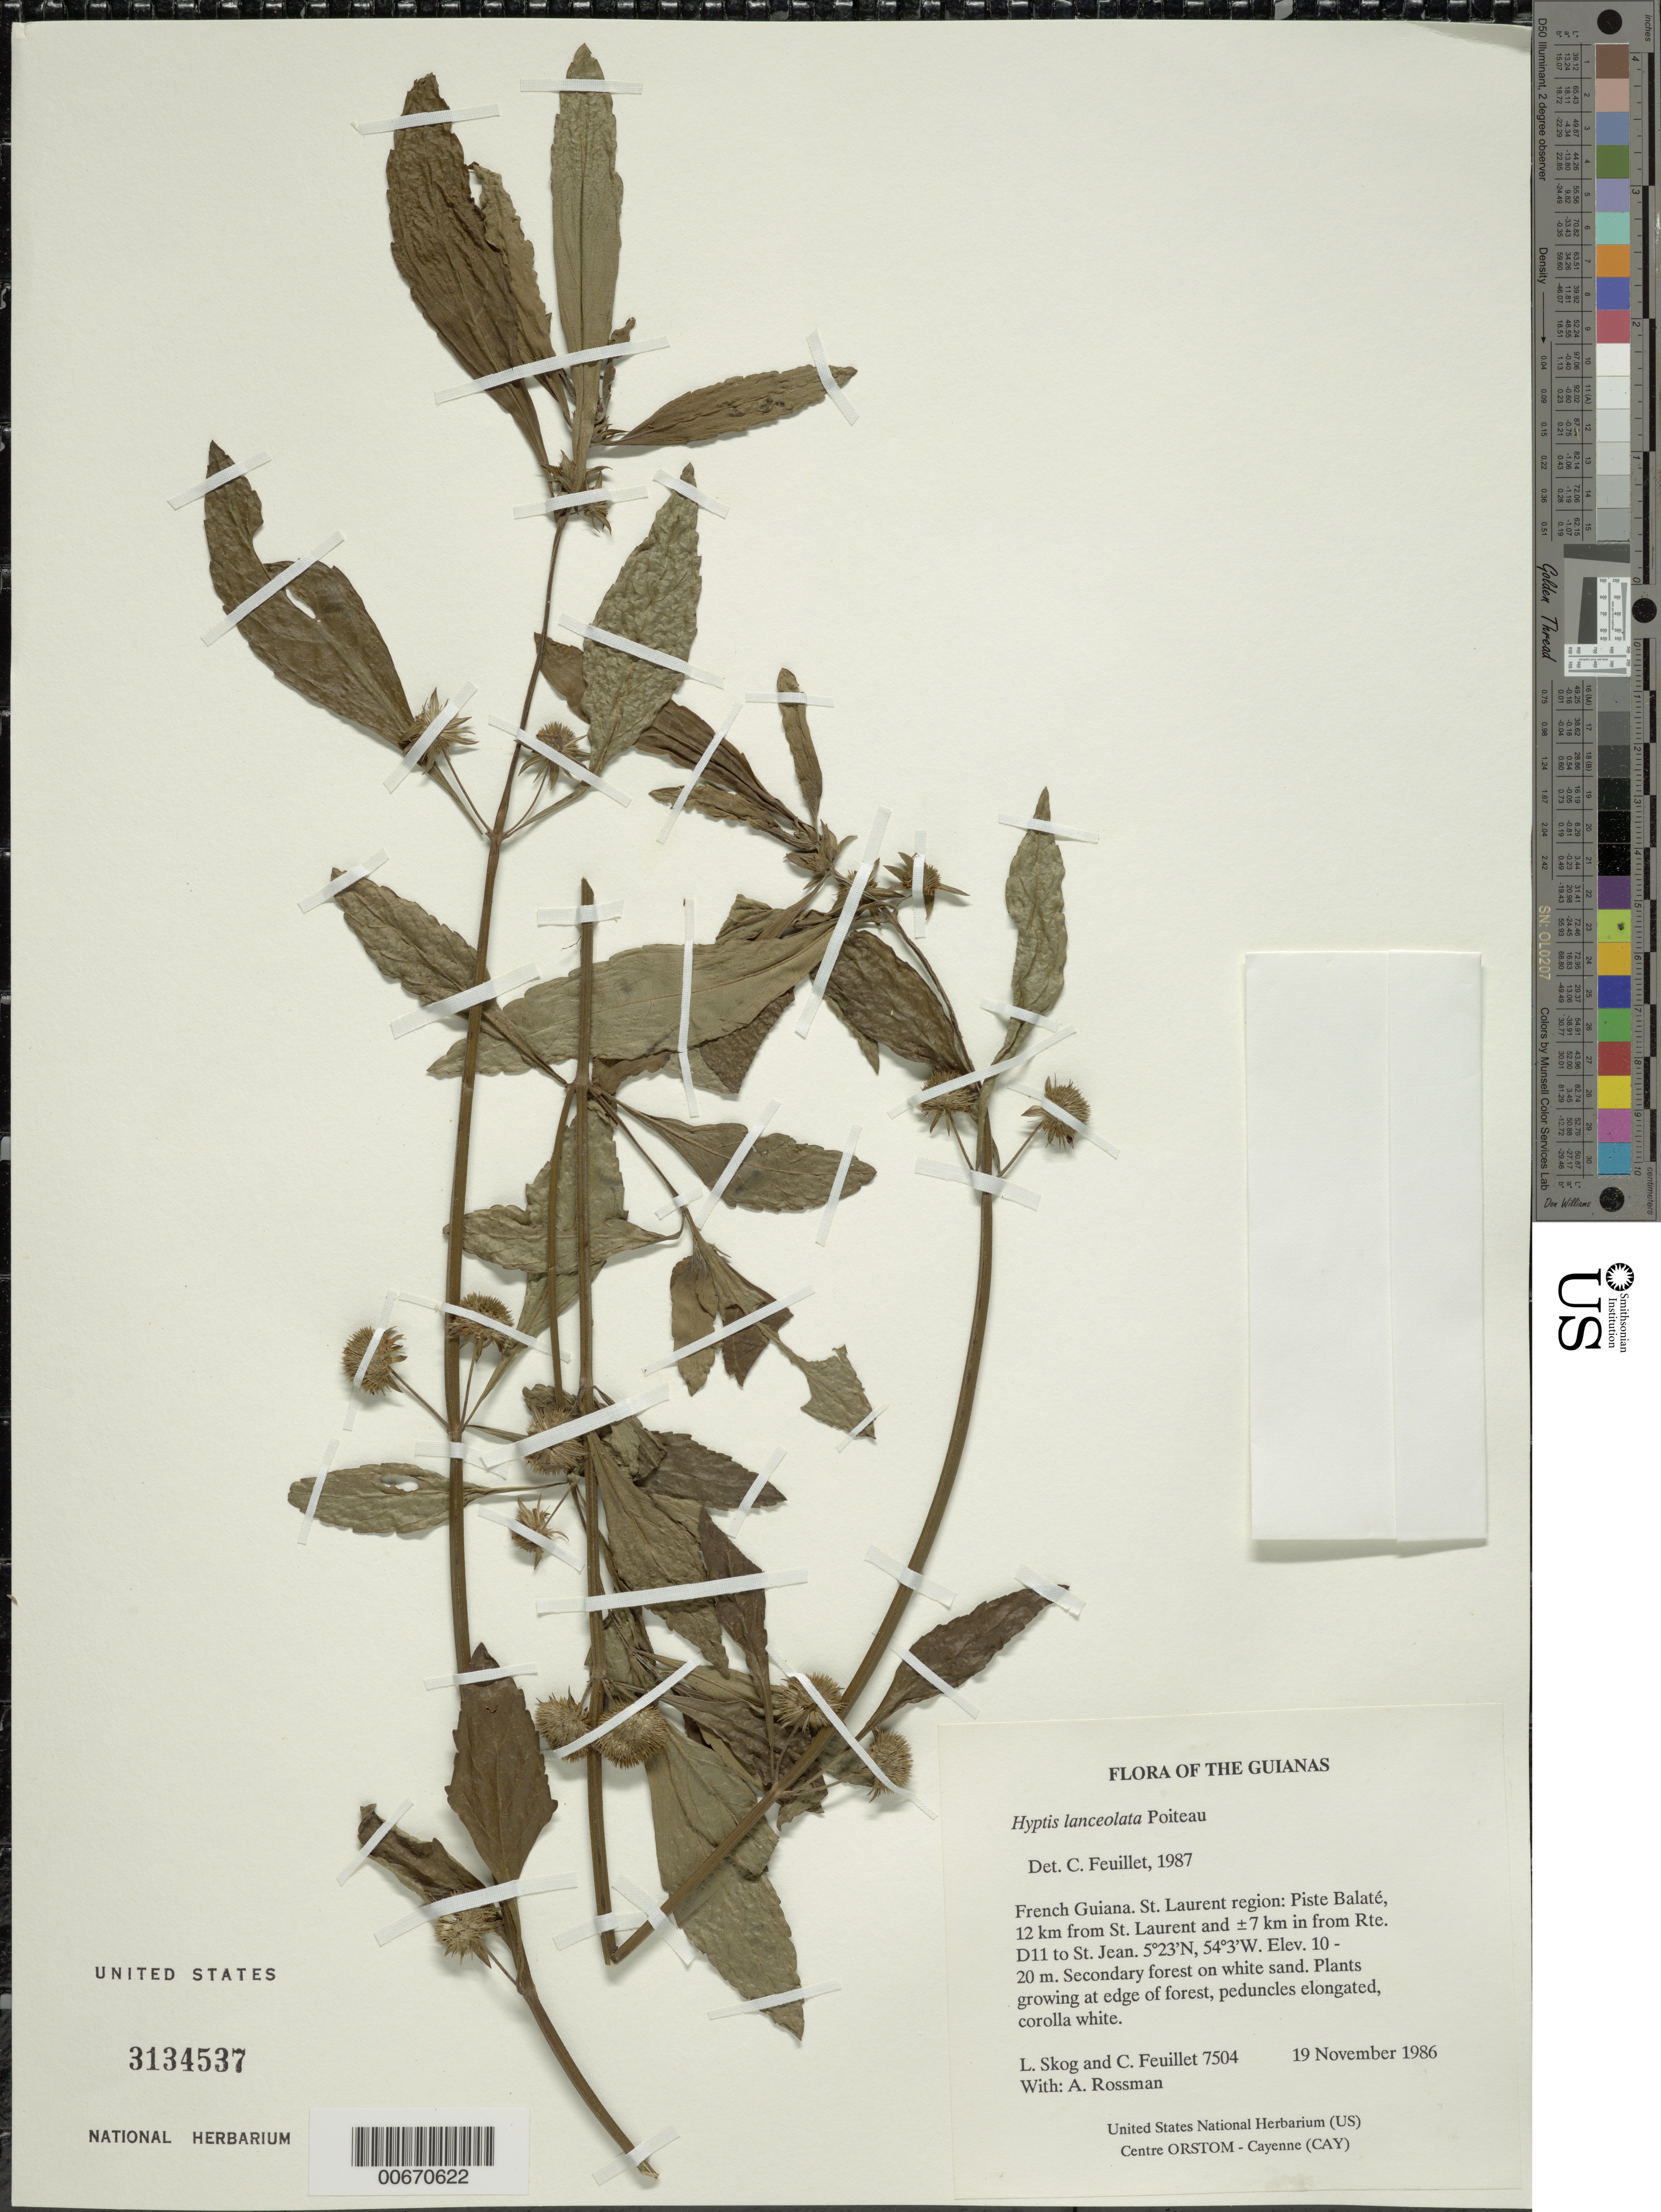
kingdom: Plantae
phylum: Tracheophyta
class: Magnoliopsida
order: Lamiales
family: Lamiaceae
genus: Hyptis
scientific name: Hyptis lanceolata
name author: Poir.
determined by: Feuillet, C.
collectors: L. E. Skog, C. Feuillet & A. Rossman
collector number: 7504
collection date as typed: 19 November 1986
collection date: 1986-11-19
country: French Guiana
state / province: Saint-Laurent-du-Maroni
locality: Piste Balaté, 12 km from St. Laurent and ±7 km in from Rte. D11 to St. Jean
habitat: Secondary forest on white sand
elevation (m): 10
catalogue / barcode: US 3134537